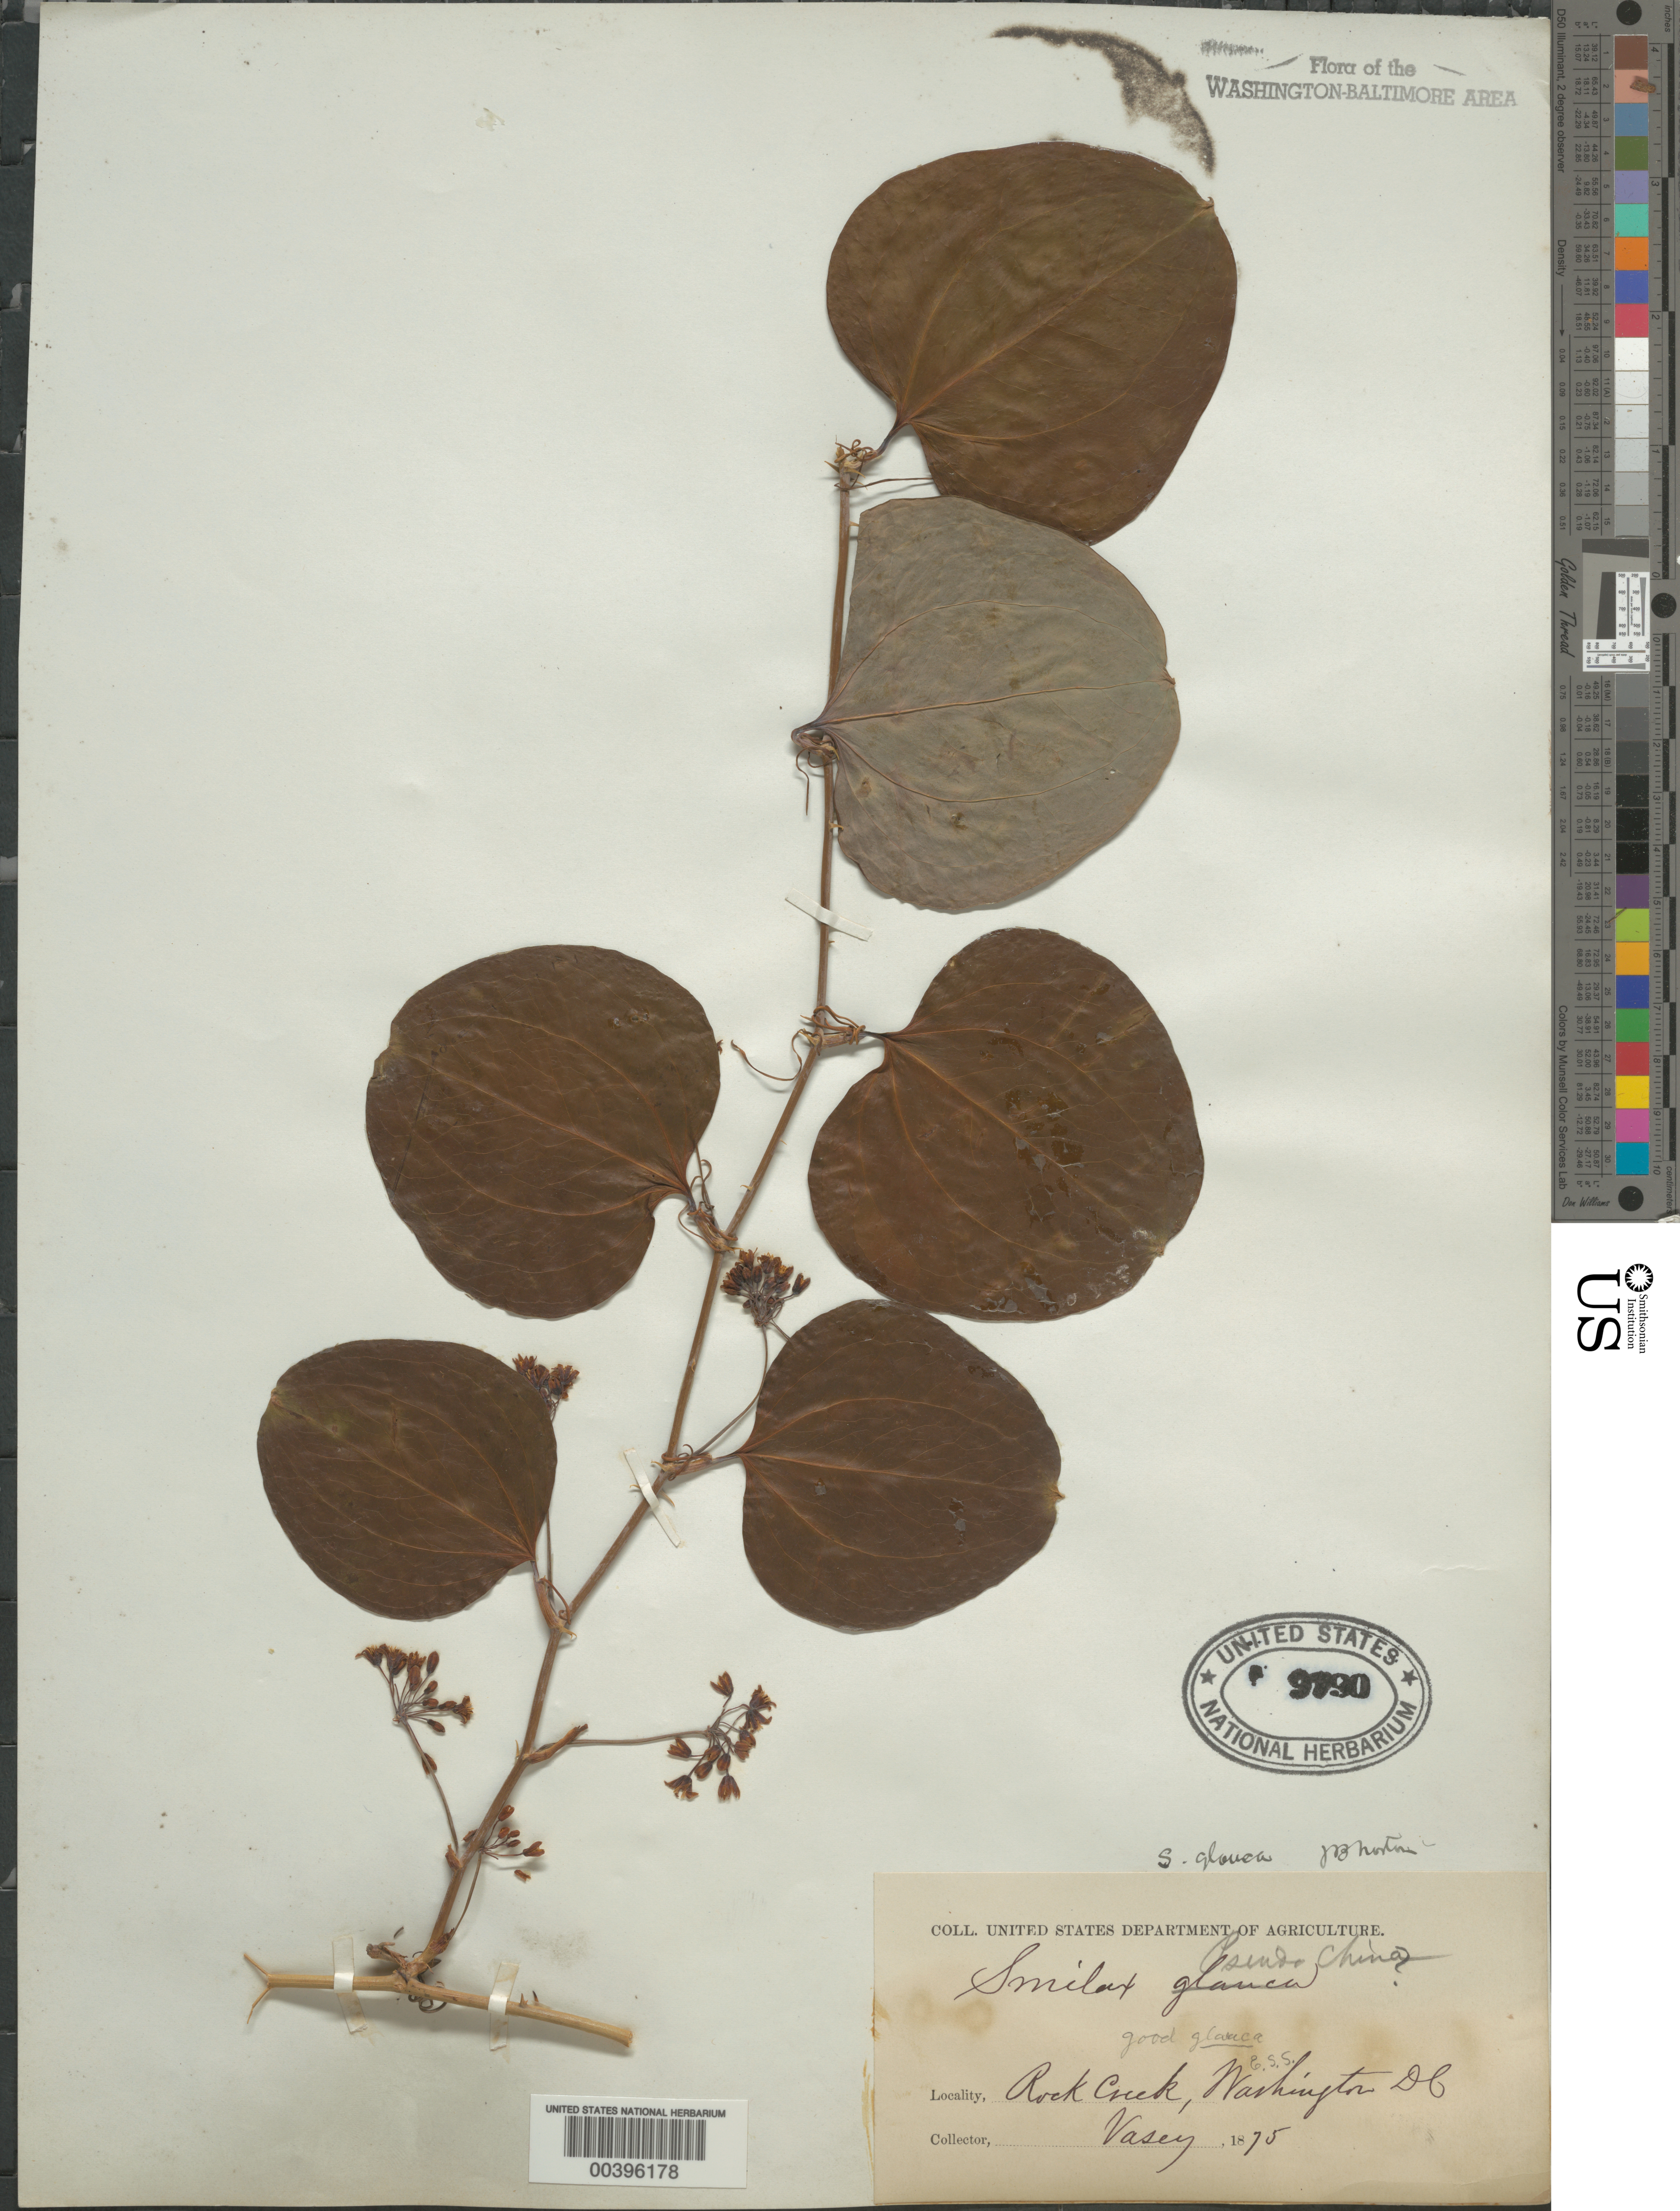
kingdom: Plantae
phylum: Tracheophyta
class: Liliopsida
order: Liliales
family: Smilacaceae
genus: Smilax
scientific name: Smilax glauca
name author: Walter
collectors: G. Vasey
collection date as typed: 1875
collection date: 1875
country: United States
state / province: District of Columbia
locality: Rock Creek Rock Creek Park and vicinity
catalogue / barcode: US 9790